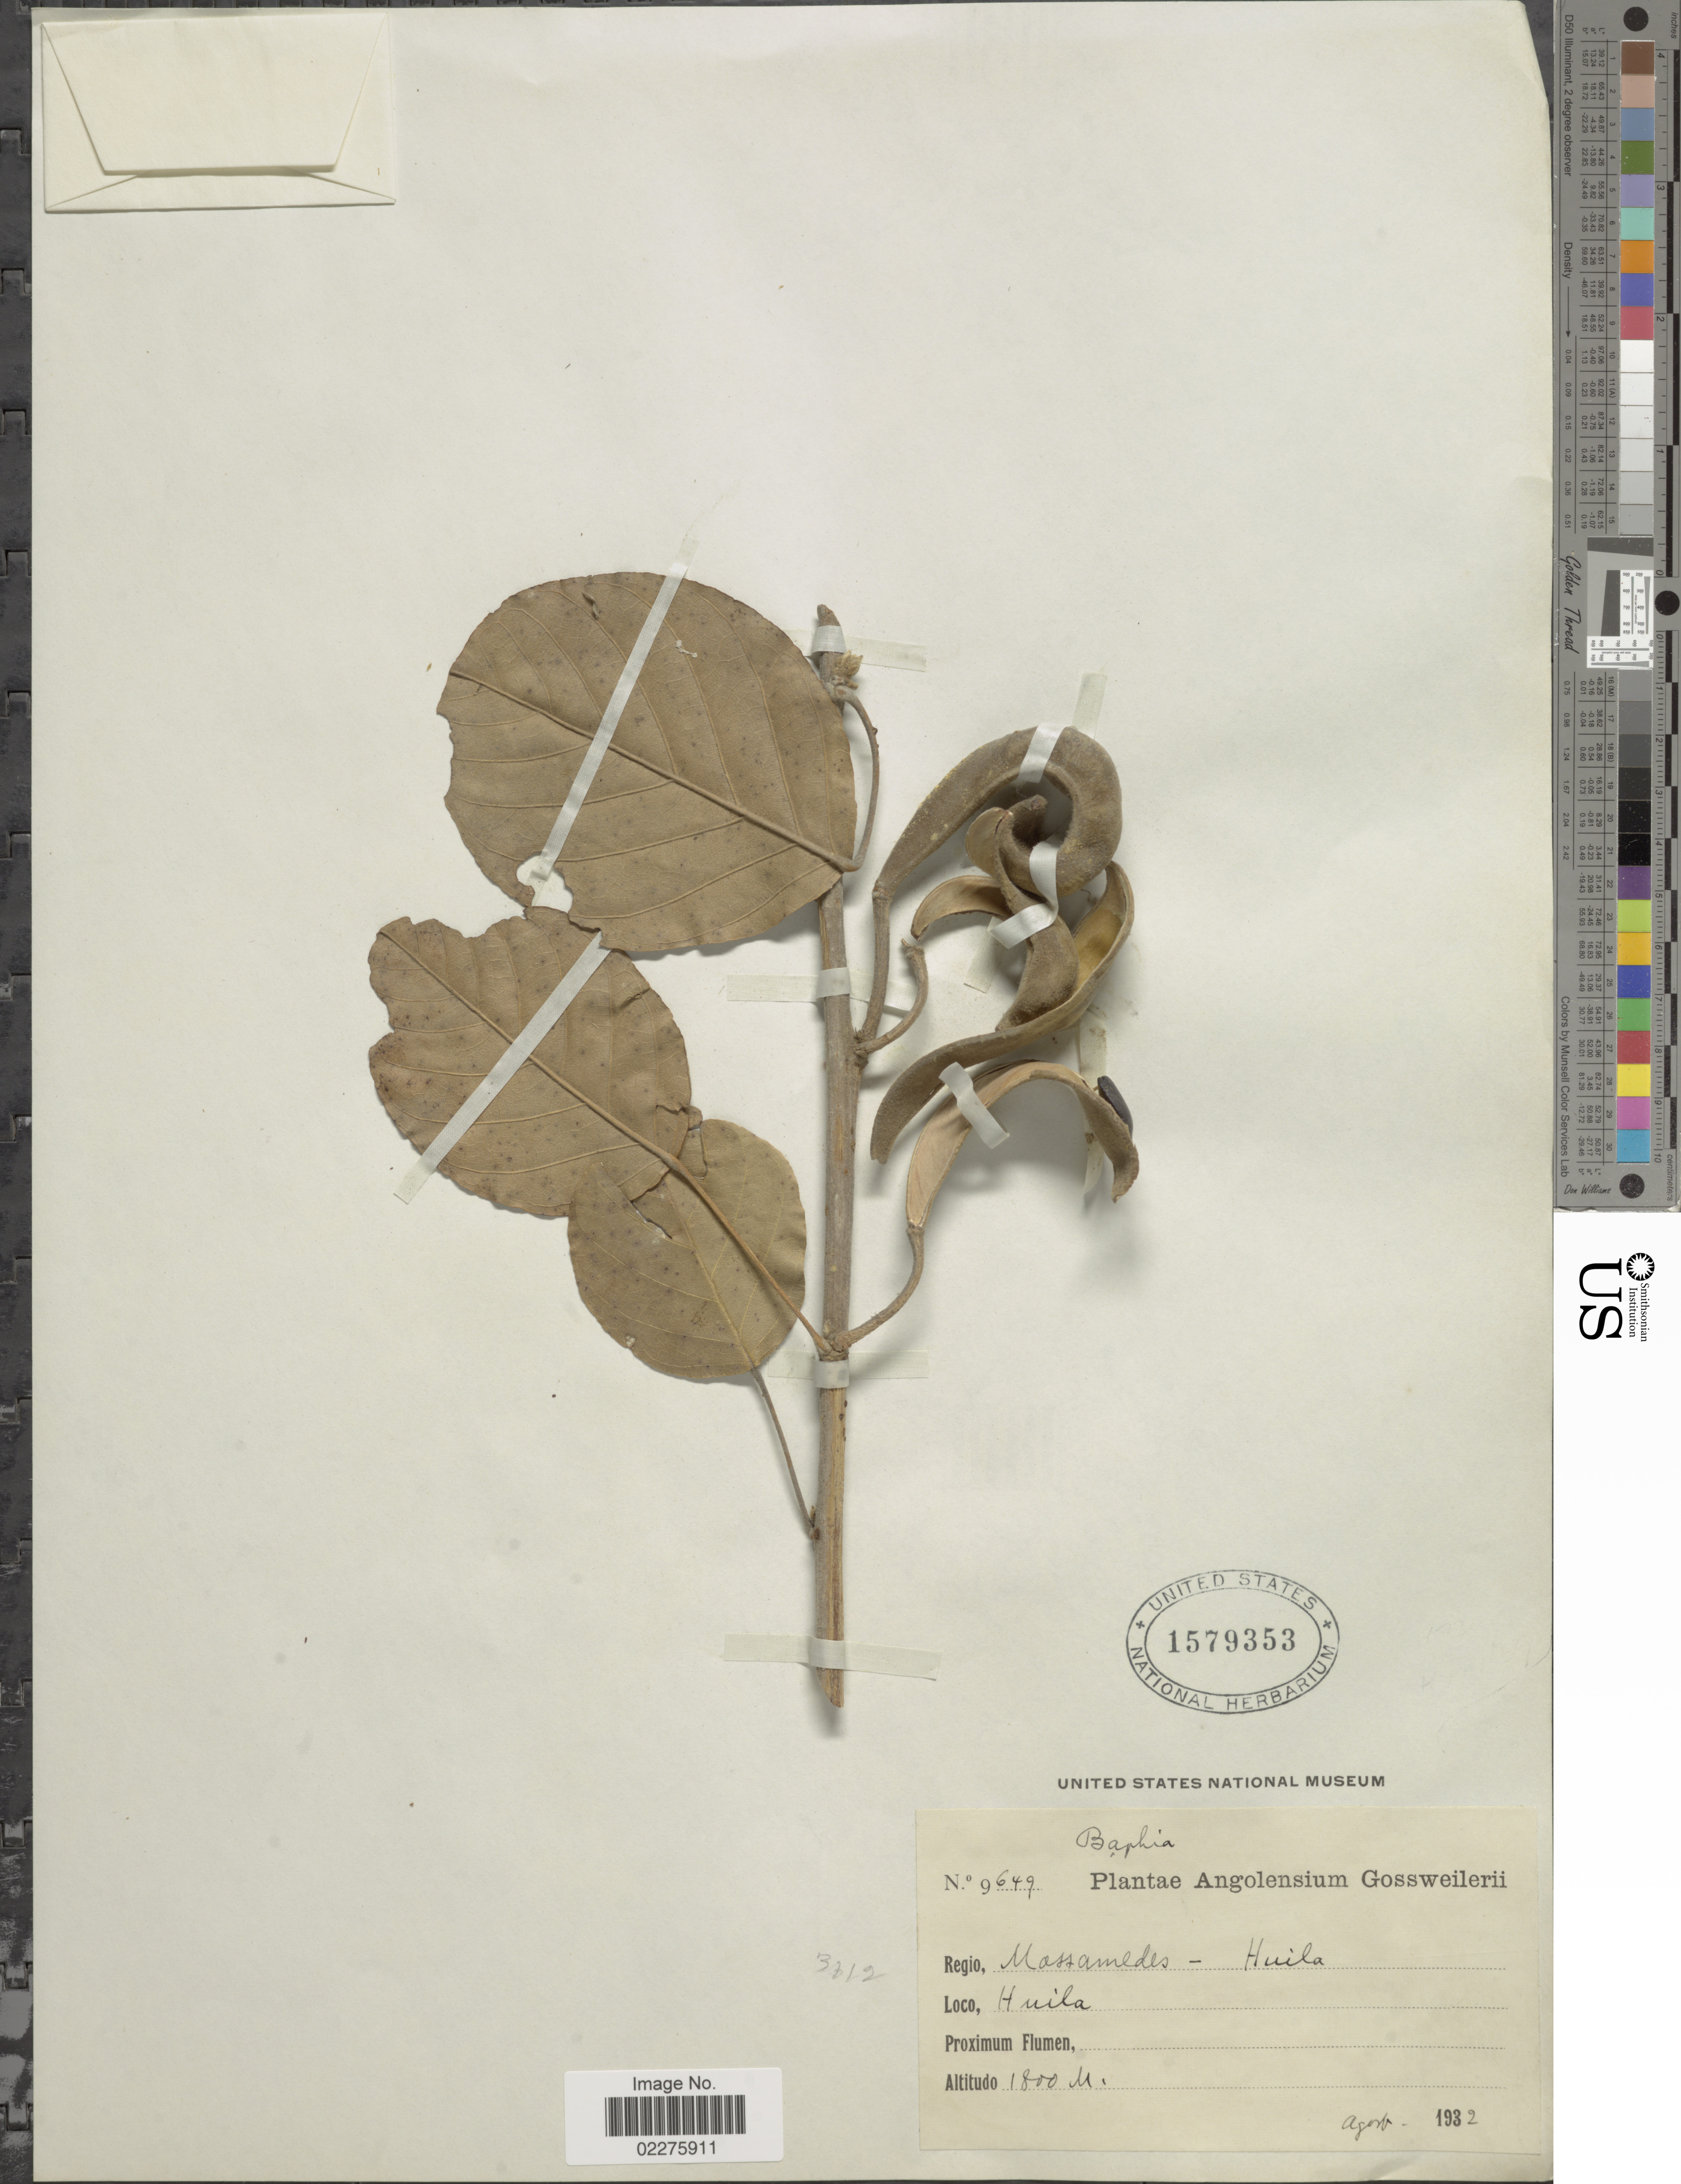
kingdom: Plantae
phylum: Tracheophyta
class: Magnoliopsida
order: Fabales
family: Fabaceae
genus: Baphia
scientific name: Baphia sp.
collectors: -. Gossweiler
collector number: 9649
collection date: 1932-08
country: Angola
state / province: Huila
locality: Massamedes-Huis, Huila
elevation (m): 1800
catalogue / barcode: US 1579353